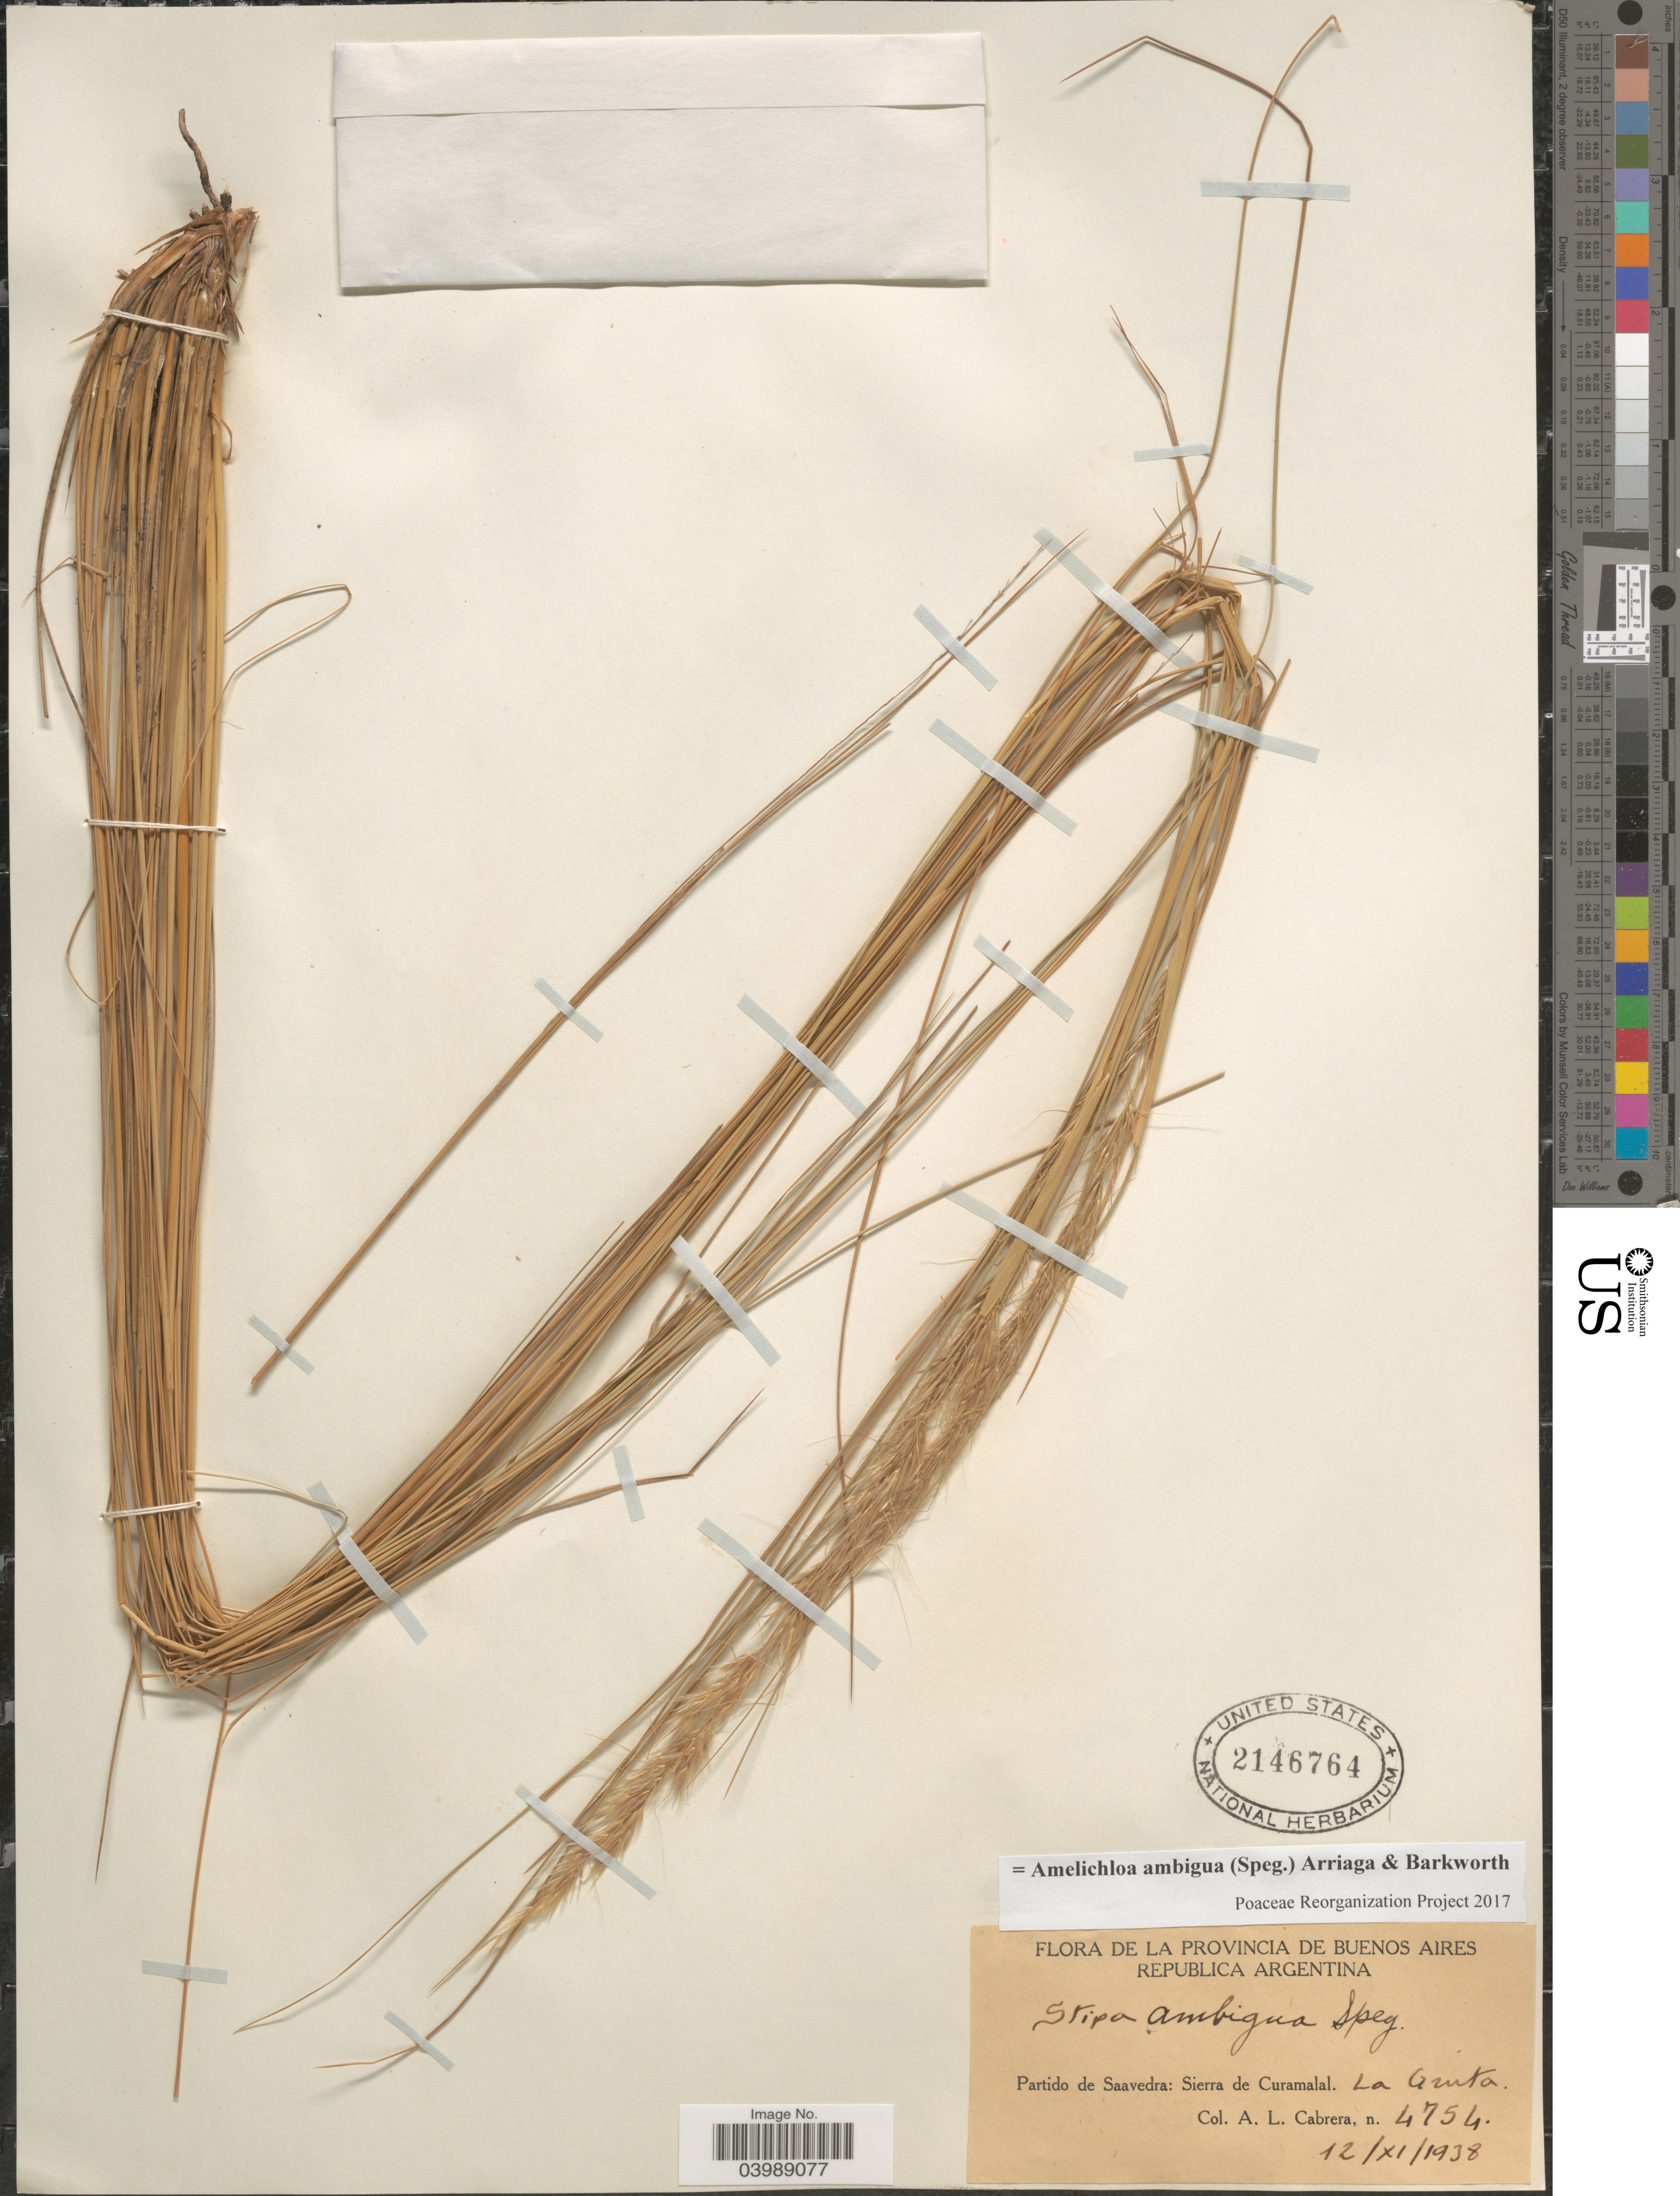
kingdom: Plantae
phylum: Tracheophyta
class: Liliopsida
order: Poales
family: Poaceae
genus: Amelichloa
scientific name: Amelichloa ambigua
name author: (Speg.) Arriaga & Barkworth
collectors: A. L. Cabrera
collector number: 4754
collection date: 1938-11-12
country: Argentina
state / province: Buenos Aires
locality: Partido de Saavedra: Sierra de Curamalal. La Gruta.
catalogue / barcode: US 2146764